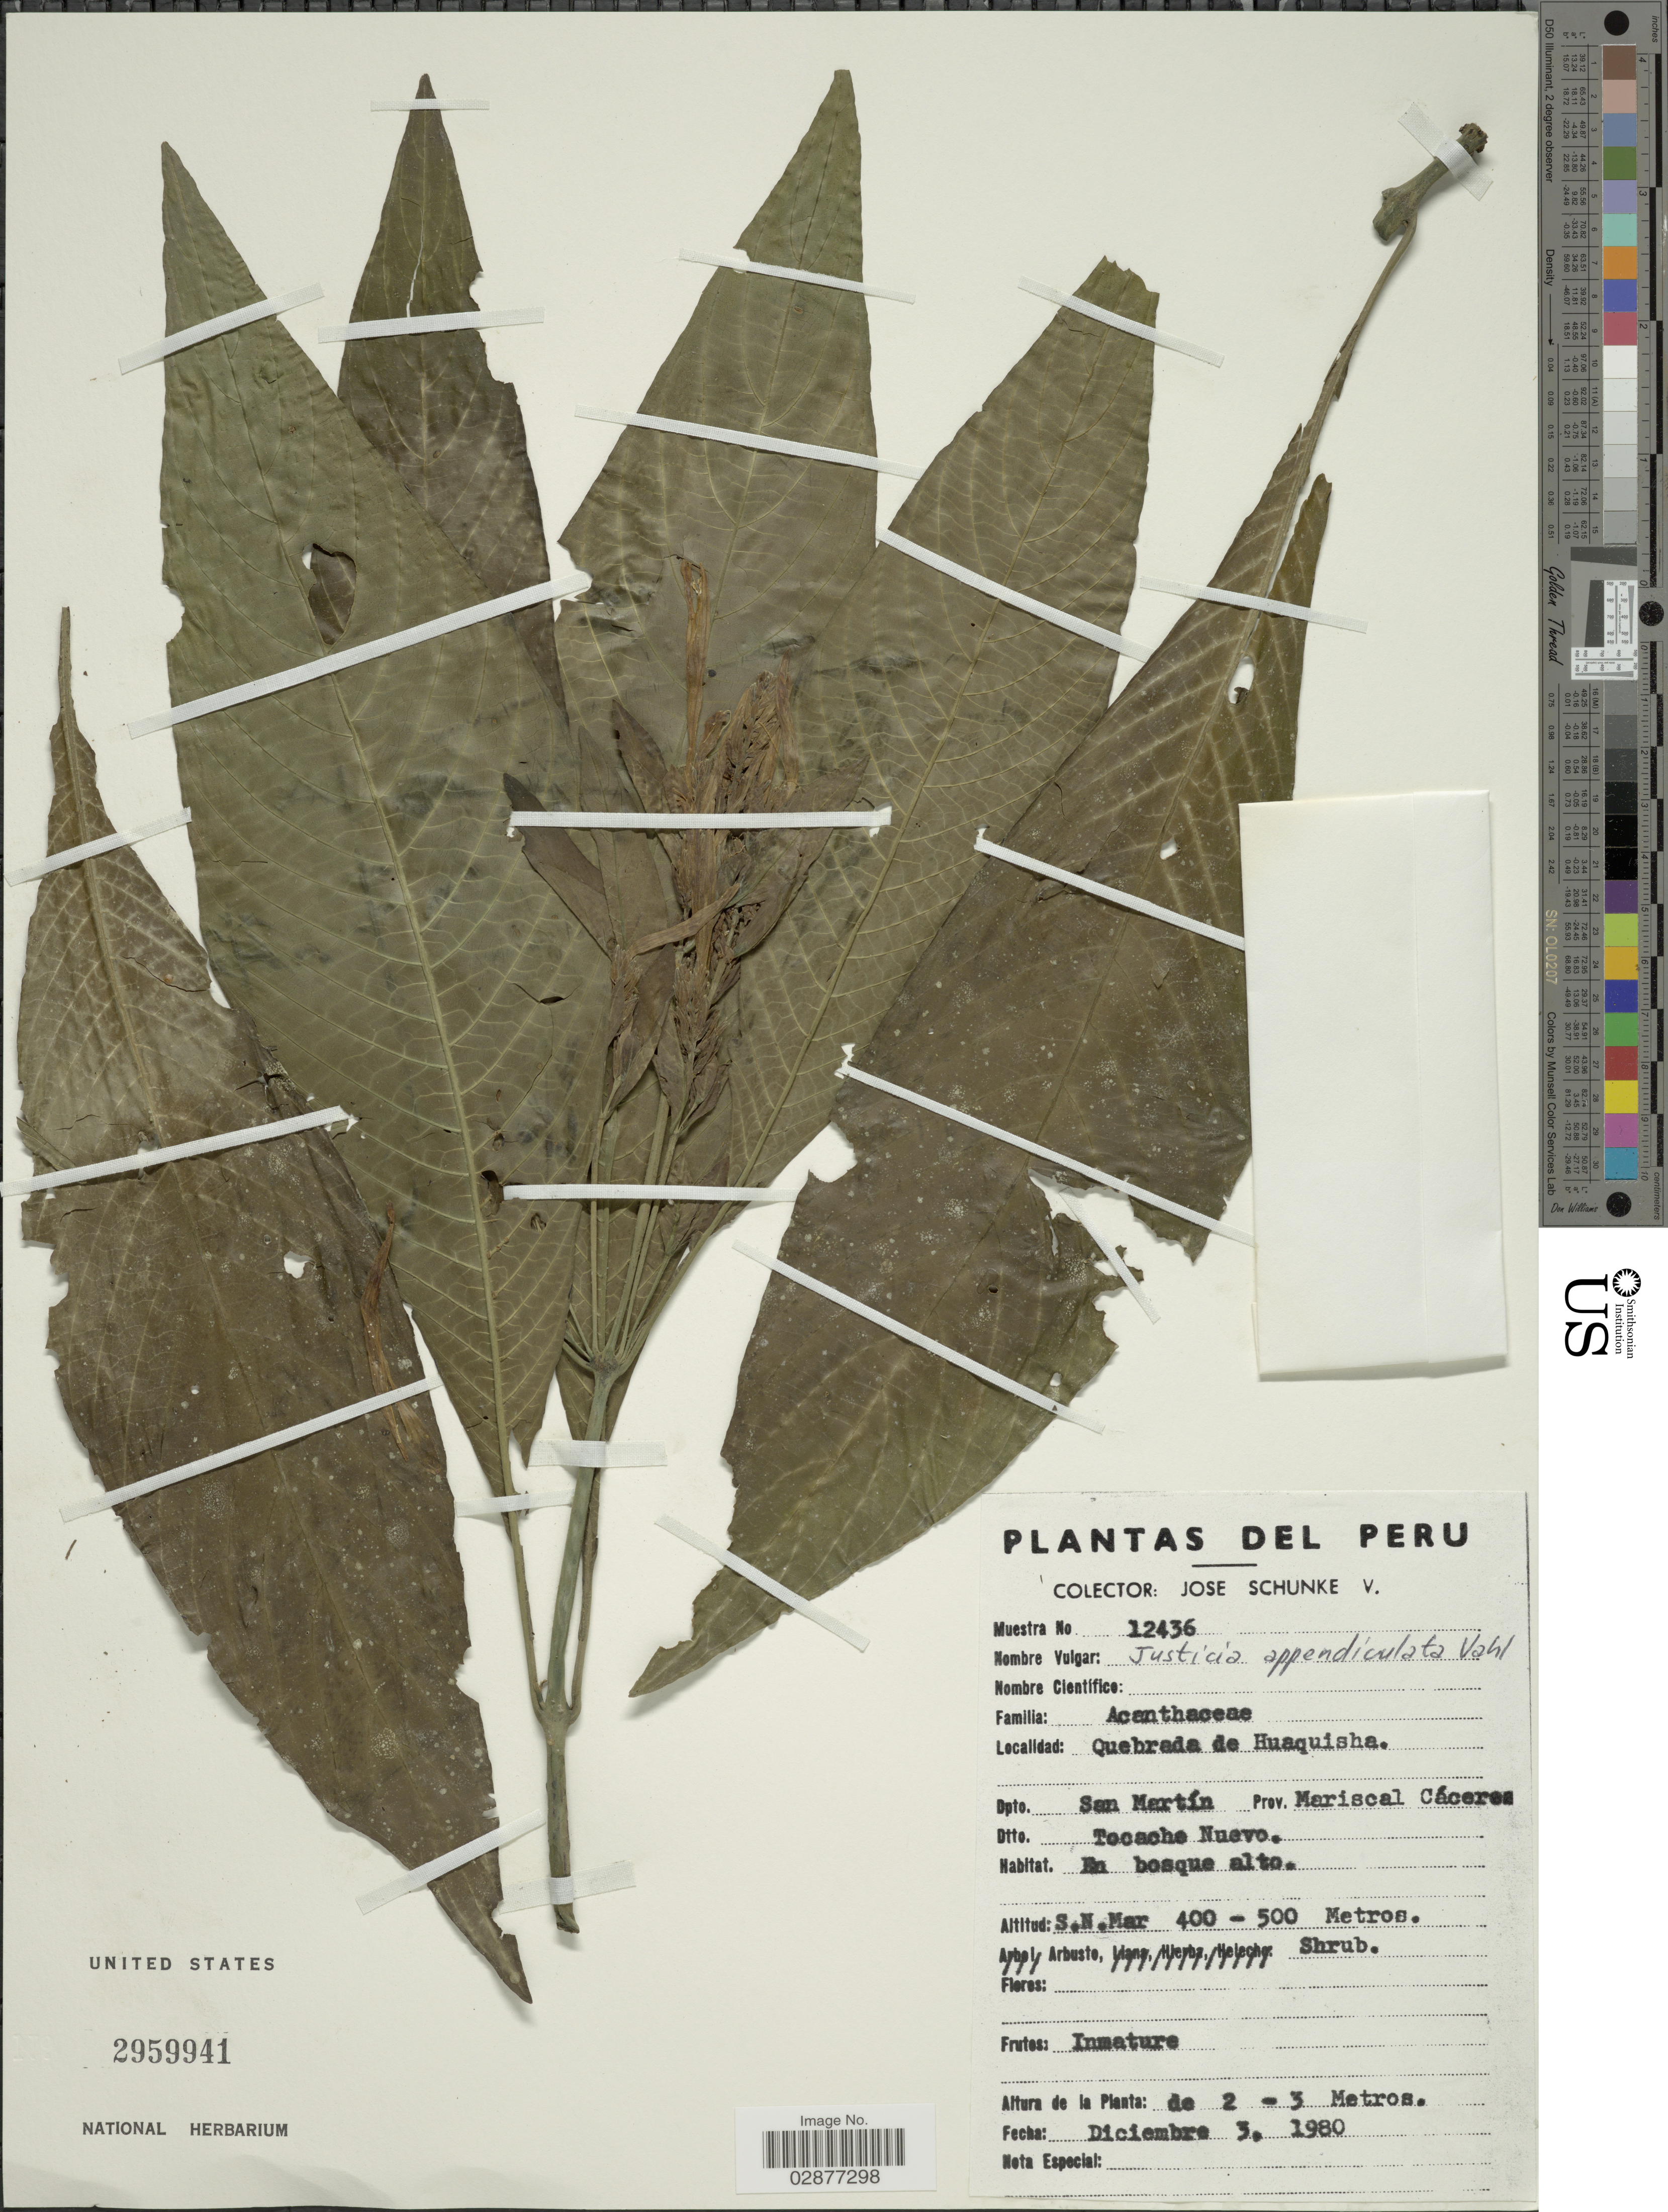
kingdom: Plantae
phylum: Tracheophyta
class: Magnoliopsida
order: Lamiales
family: Acanthaceae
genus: Justicia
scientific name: Justicia appendiculata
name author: (Ruiz & Pav.) Vahl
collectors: J. Schunke Vigo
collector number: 12436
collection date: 1980-12-03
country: Peru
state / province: San Martín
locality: Dpto. San Martín. Prov. Mariscal Cáceres. Dtto. Tocache Nuevo. Quebrada de Huaquisha.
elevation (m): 400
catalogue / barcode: US 2959941